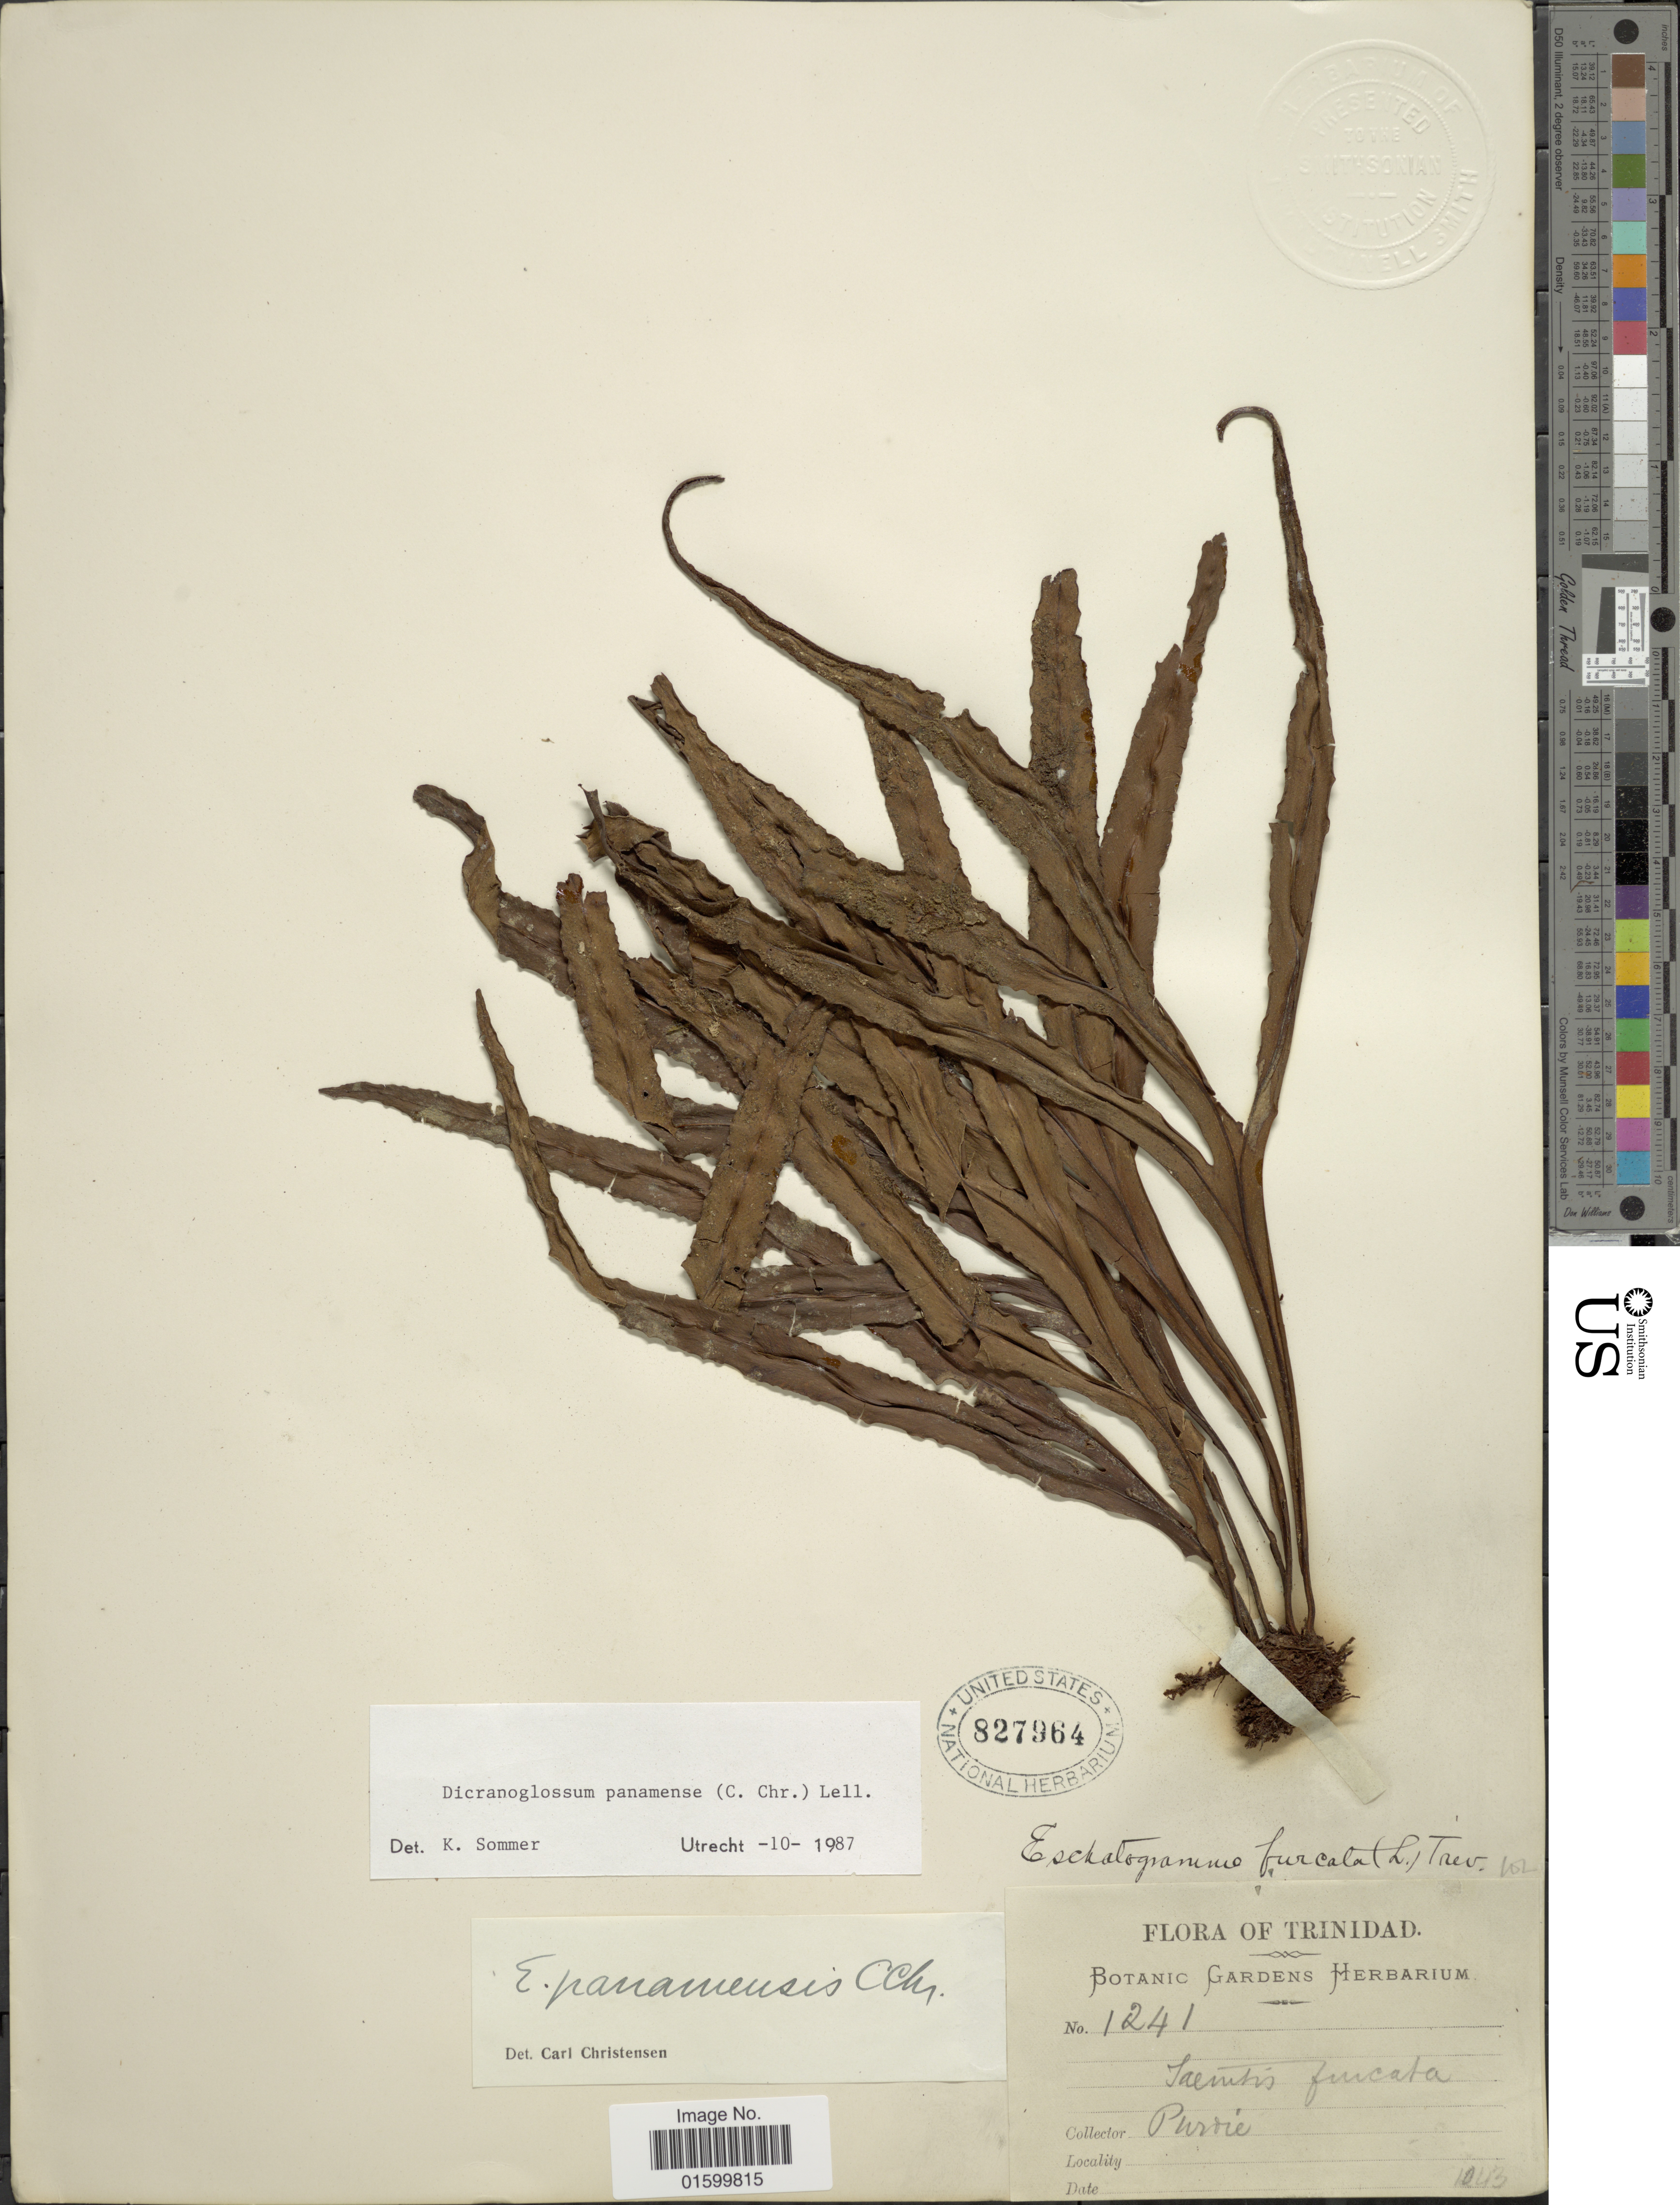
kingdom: Plantae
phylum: Tracheophyta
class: Polypodiopsida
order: Polypodiales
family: Polypodiaceae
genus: Pleopeltis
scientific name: Pleopeltis panamensis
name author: (Weath.) Pic. Serm.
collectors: W. Purdie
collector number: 1241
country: Trinidad and Tobago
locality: Trinidad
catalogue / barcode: US 827964